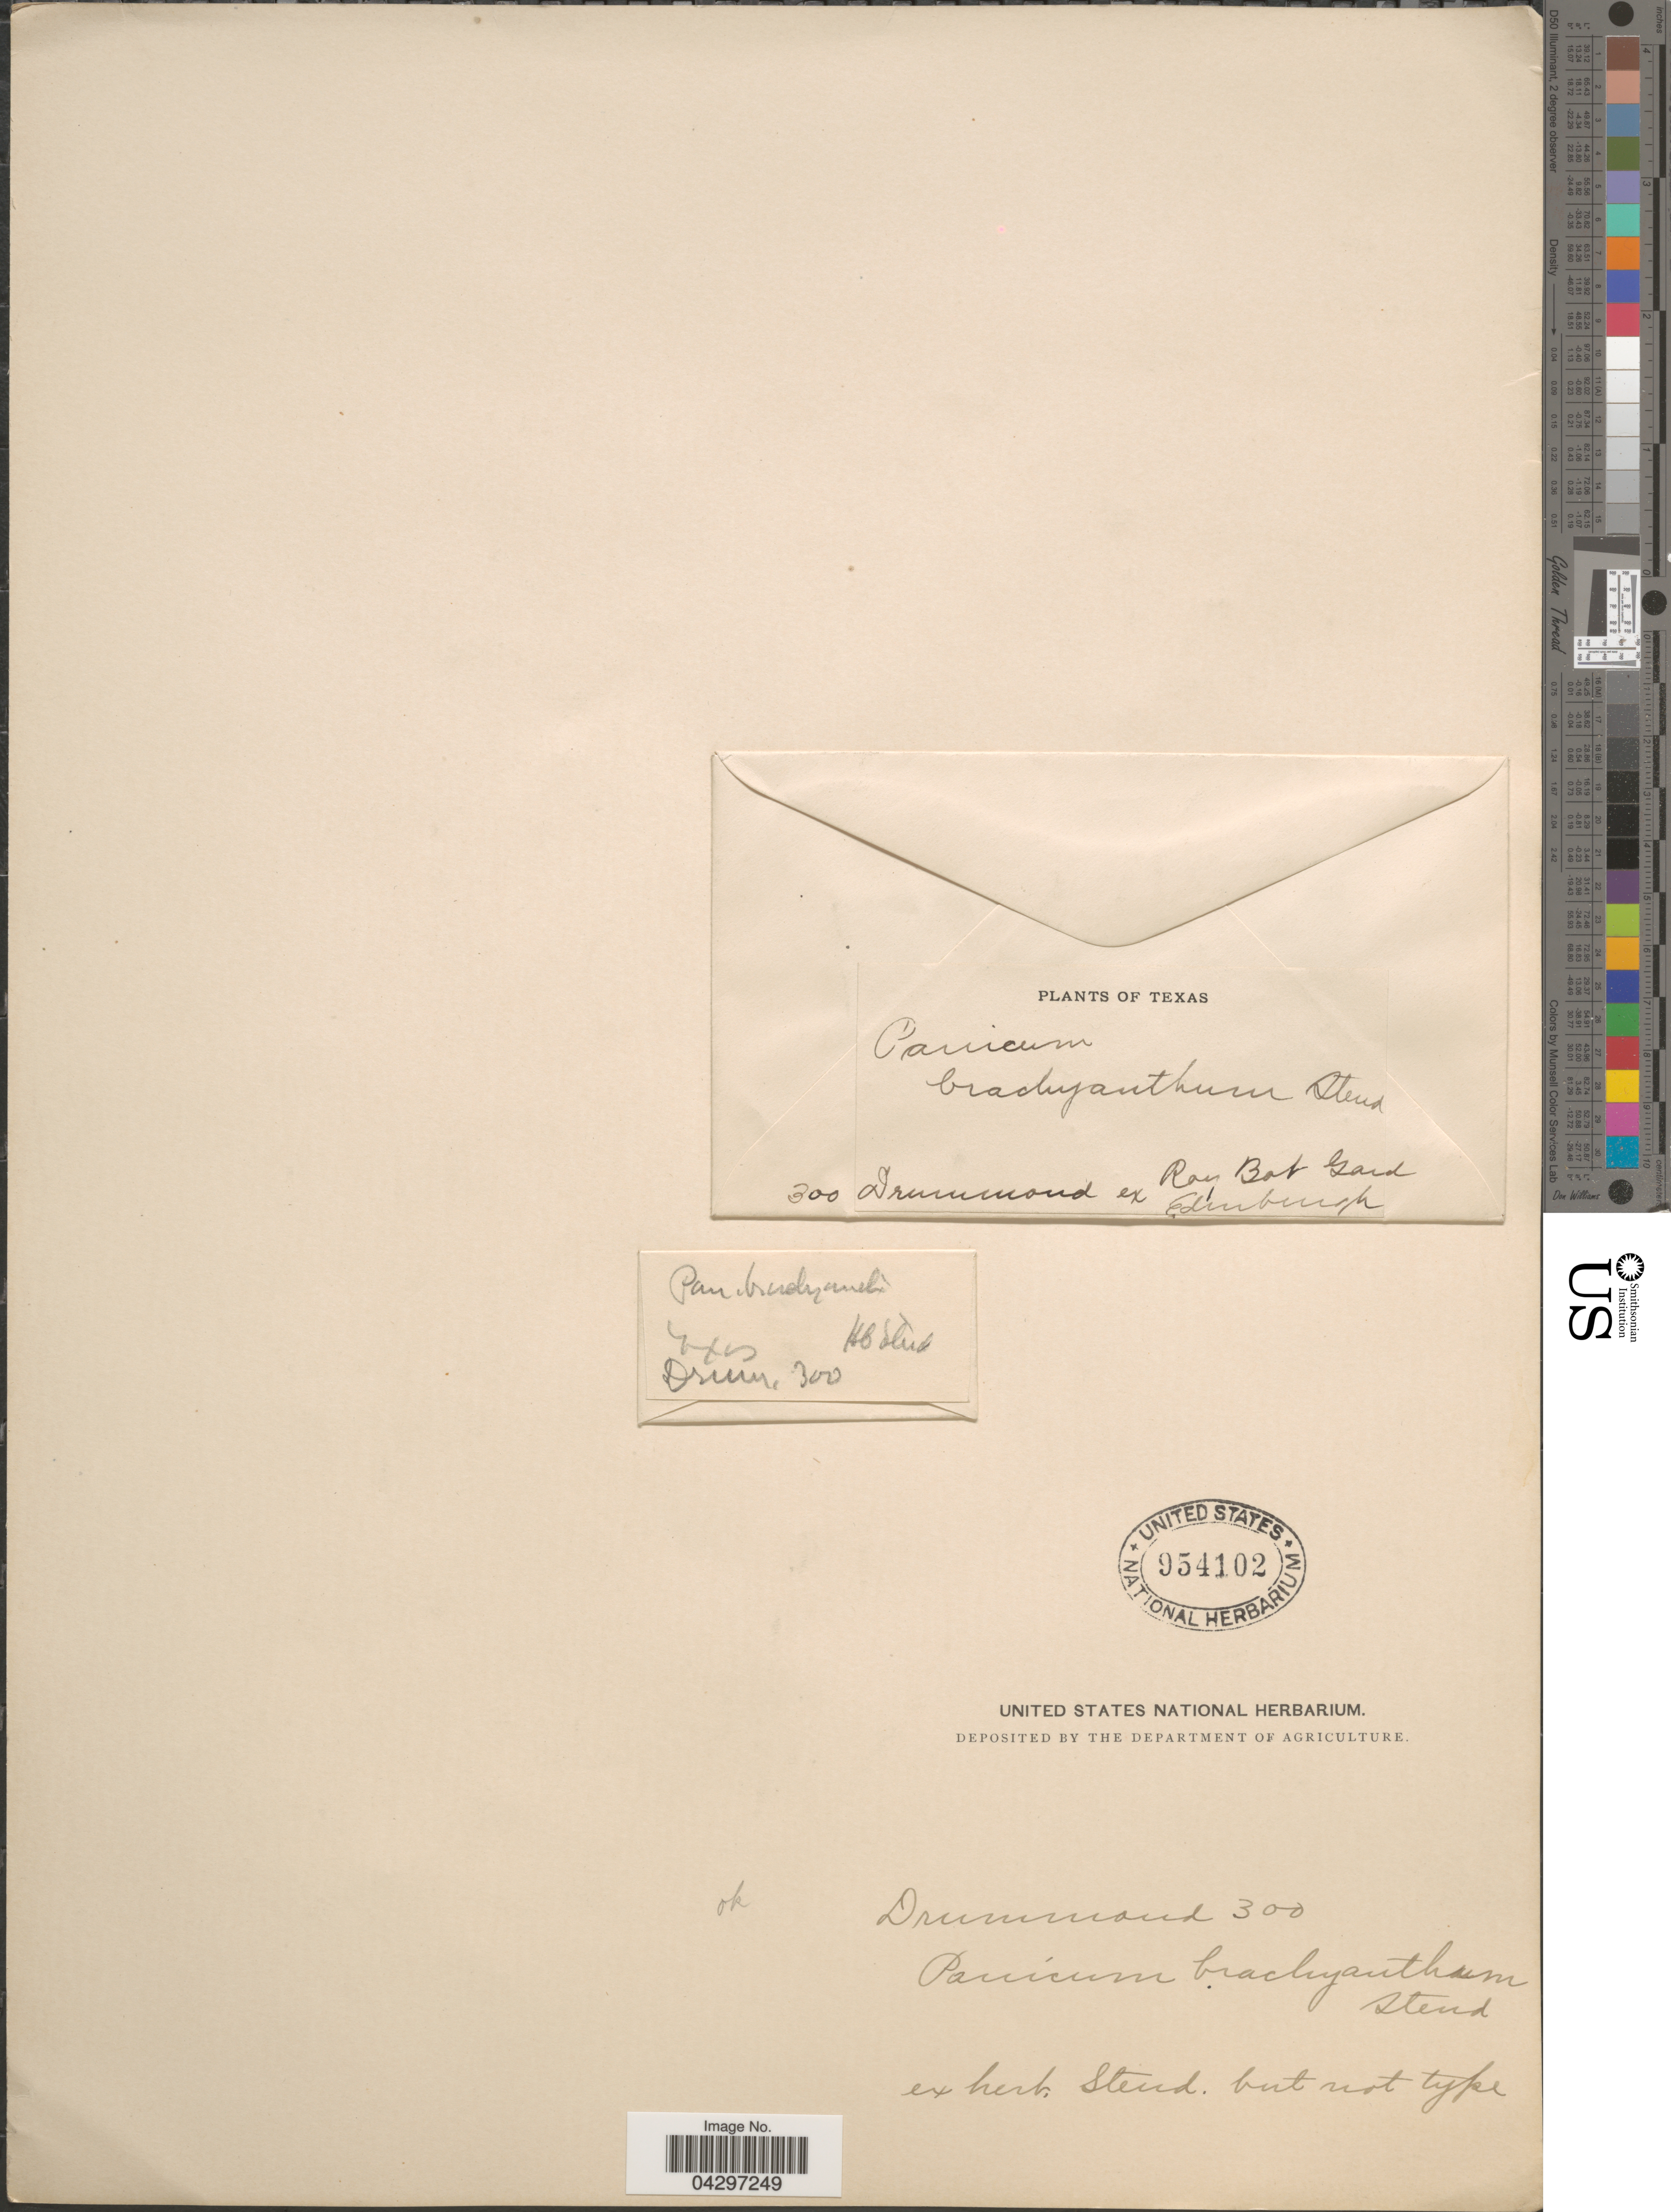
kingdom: Plantae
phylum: Tracheophyta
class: Liliopsida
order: Poales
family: Poaceae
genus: Panicum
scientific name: Panicum brachyanthum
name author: Steud.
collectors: -. Drummond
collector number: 300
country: United States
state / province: Texas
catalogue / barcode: US 954102